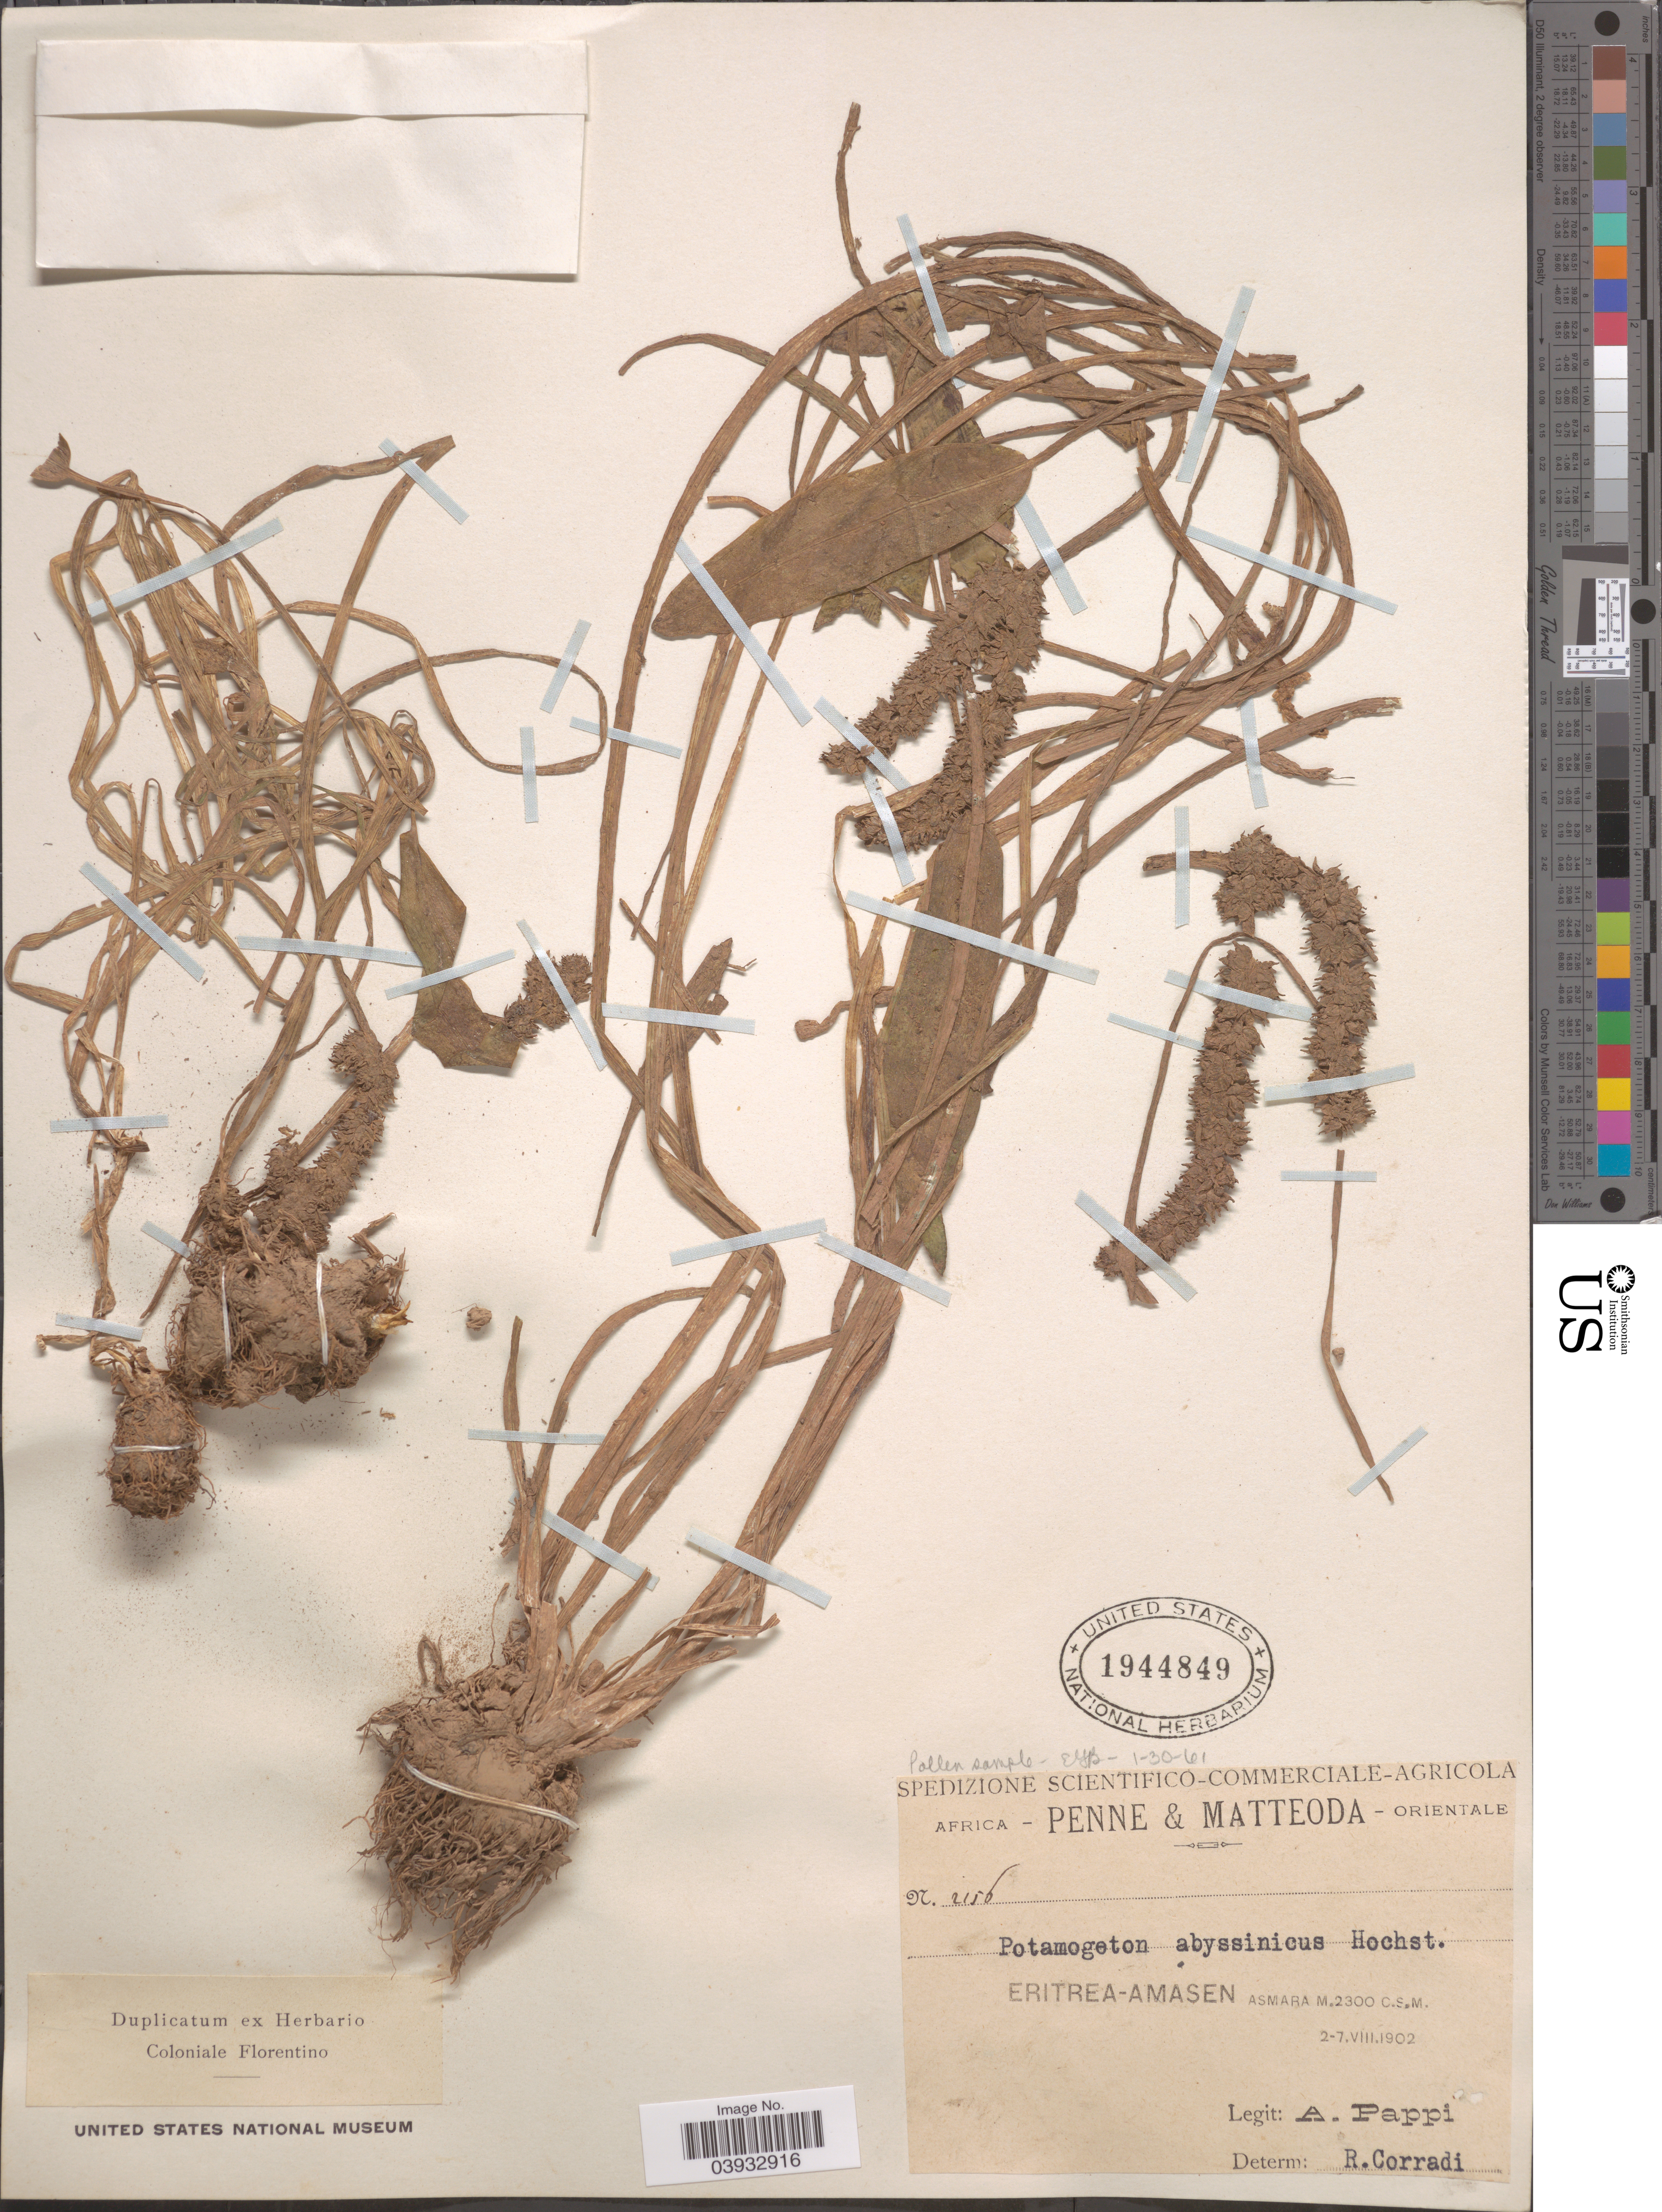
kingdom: Plantae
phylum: Tracheophyta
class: Liliopsida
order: Alismatales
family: Potamogetonaceae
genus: Potamogeton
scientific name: Potamogeton abyssinicus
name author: Hochst.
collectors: A. Pappi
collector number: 2156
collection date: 1902-08-02/1902-08-07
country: Eritrea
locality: Africa Orientale. Africa Orientale. Eritrea-Amasen Asmara.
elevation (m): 2300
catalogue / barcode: US 1944849